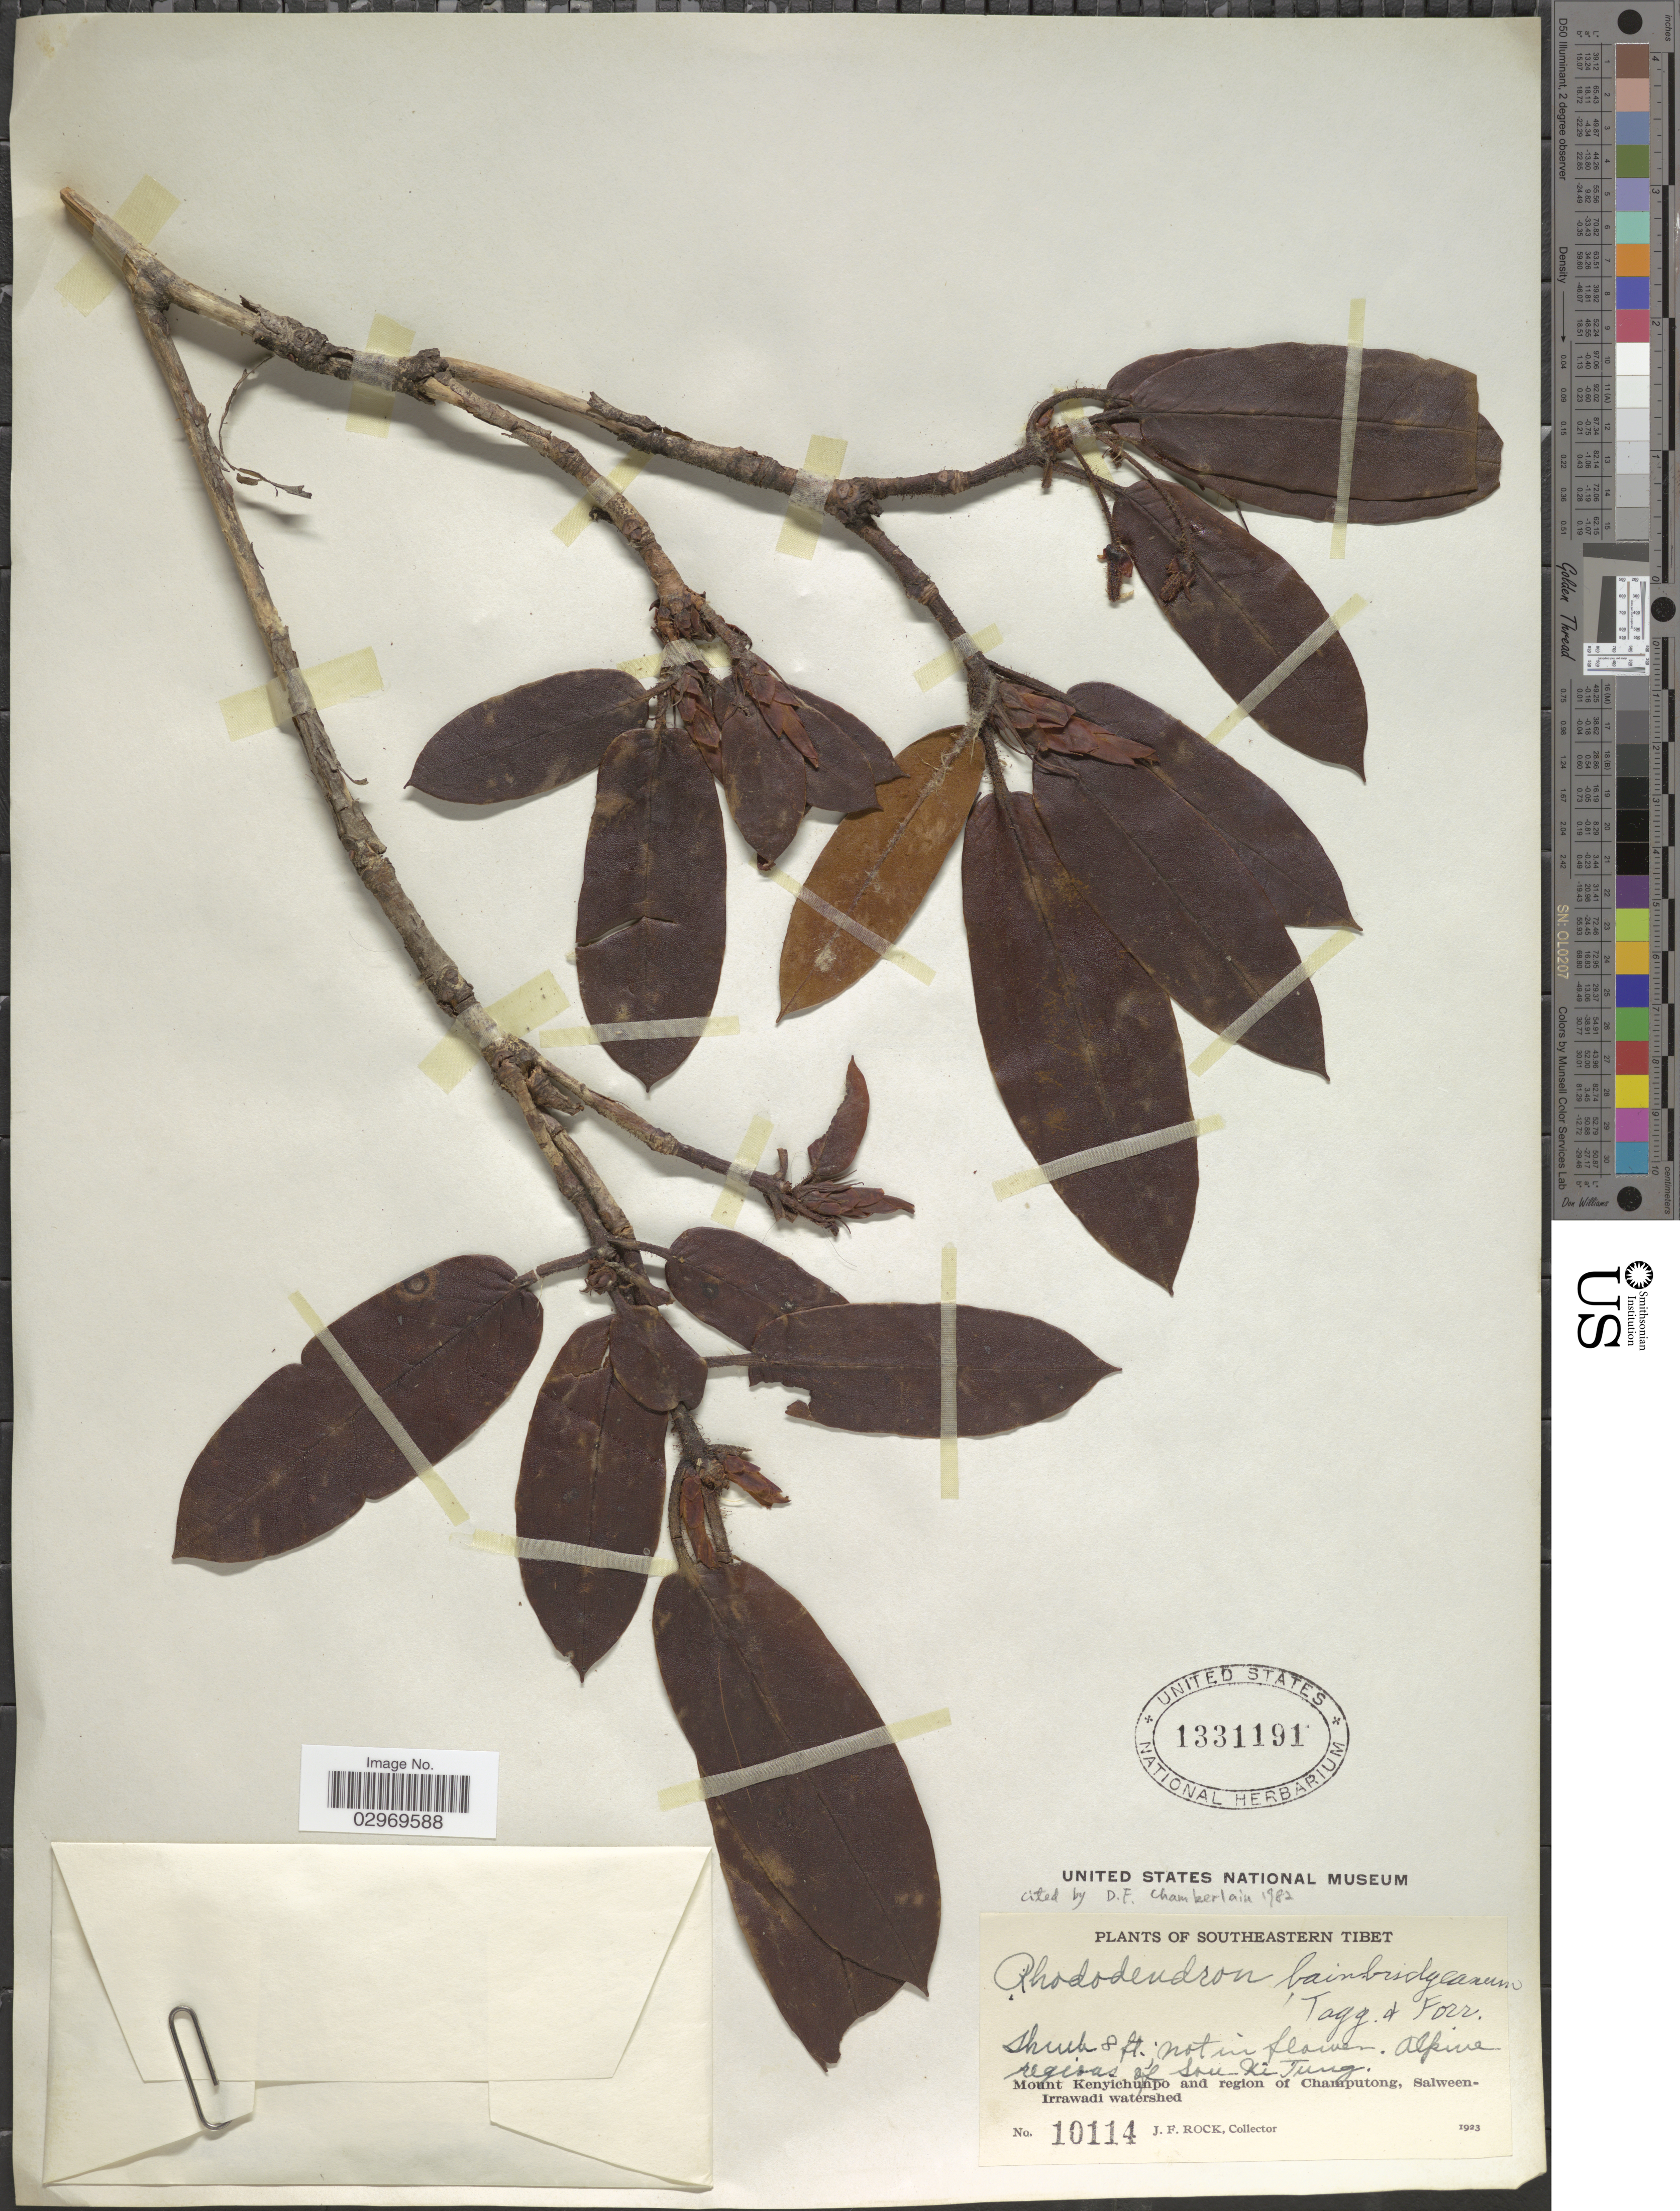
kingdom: Plantae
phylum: Tracheophyta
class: Magnoliopsida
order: Ericales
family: Ericaceae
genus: Rhododendron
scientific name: Rhododendron bainbridgeanum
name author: Tagg & Forrest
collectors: J. Rock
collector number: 10114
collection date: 1923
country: China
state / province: Xizang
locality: Southeastern Tibet, alpine regions of Sou Xi Tung, Mount Kenyichunpo and region of Champutong, Salween-Irrawadi watershed.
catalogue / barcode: US 1331191